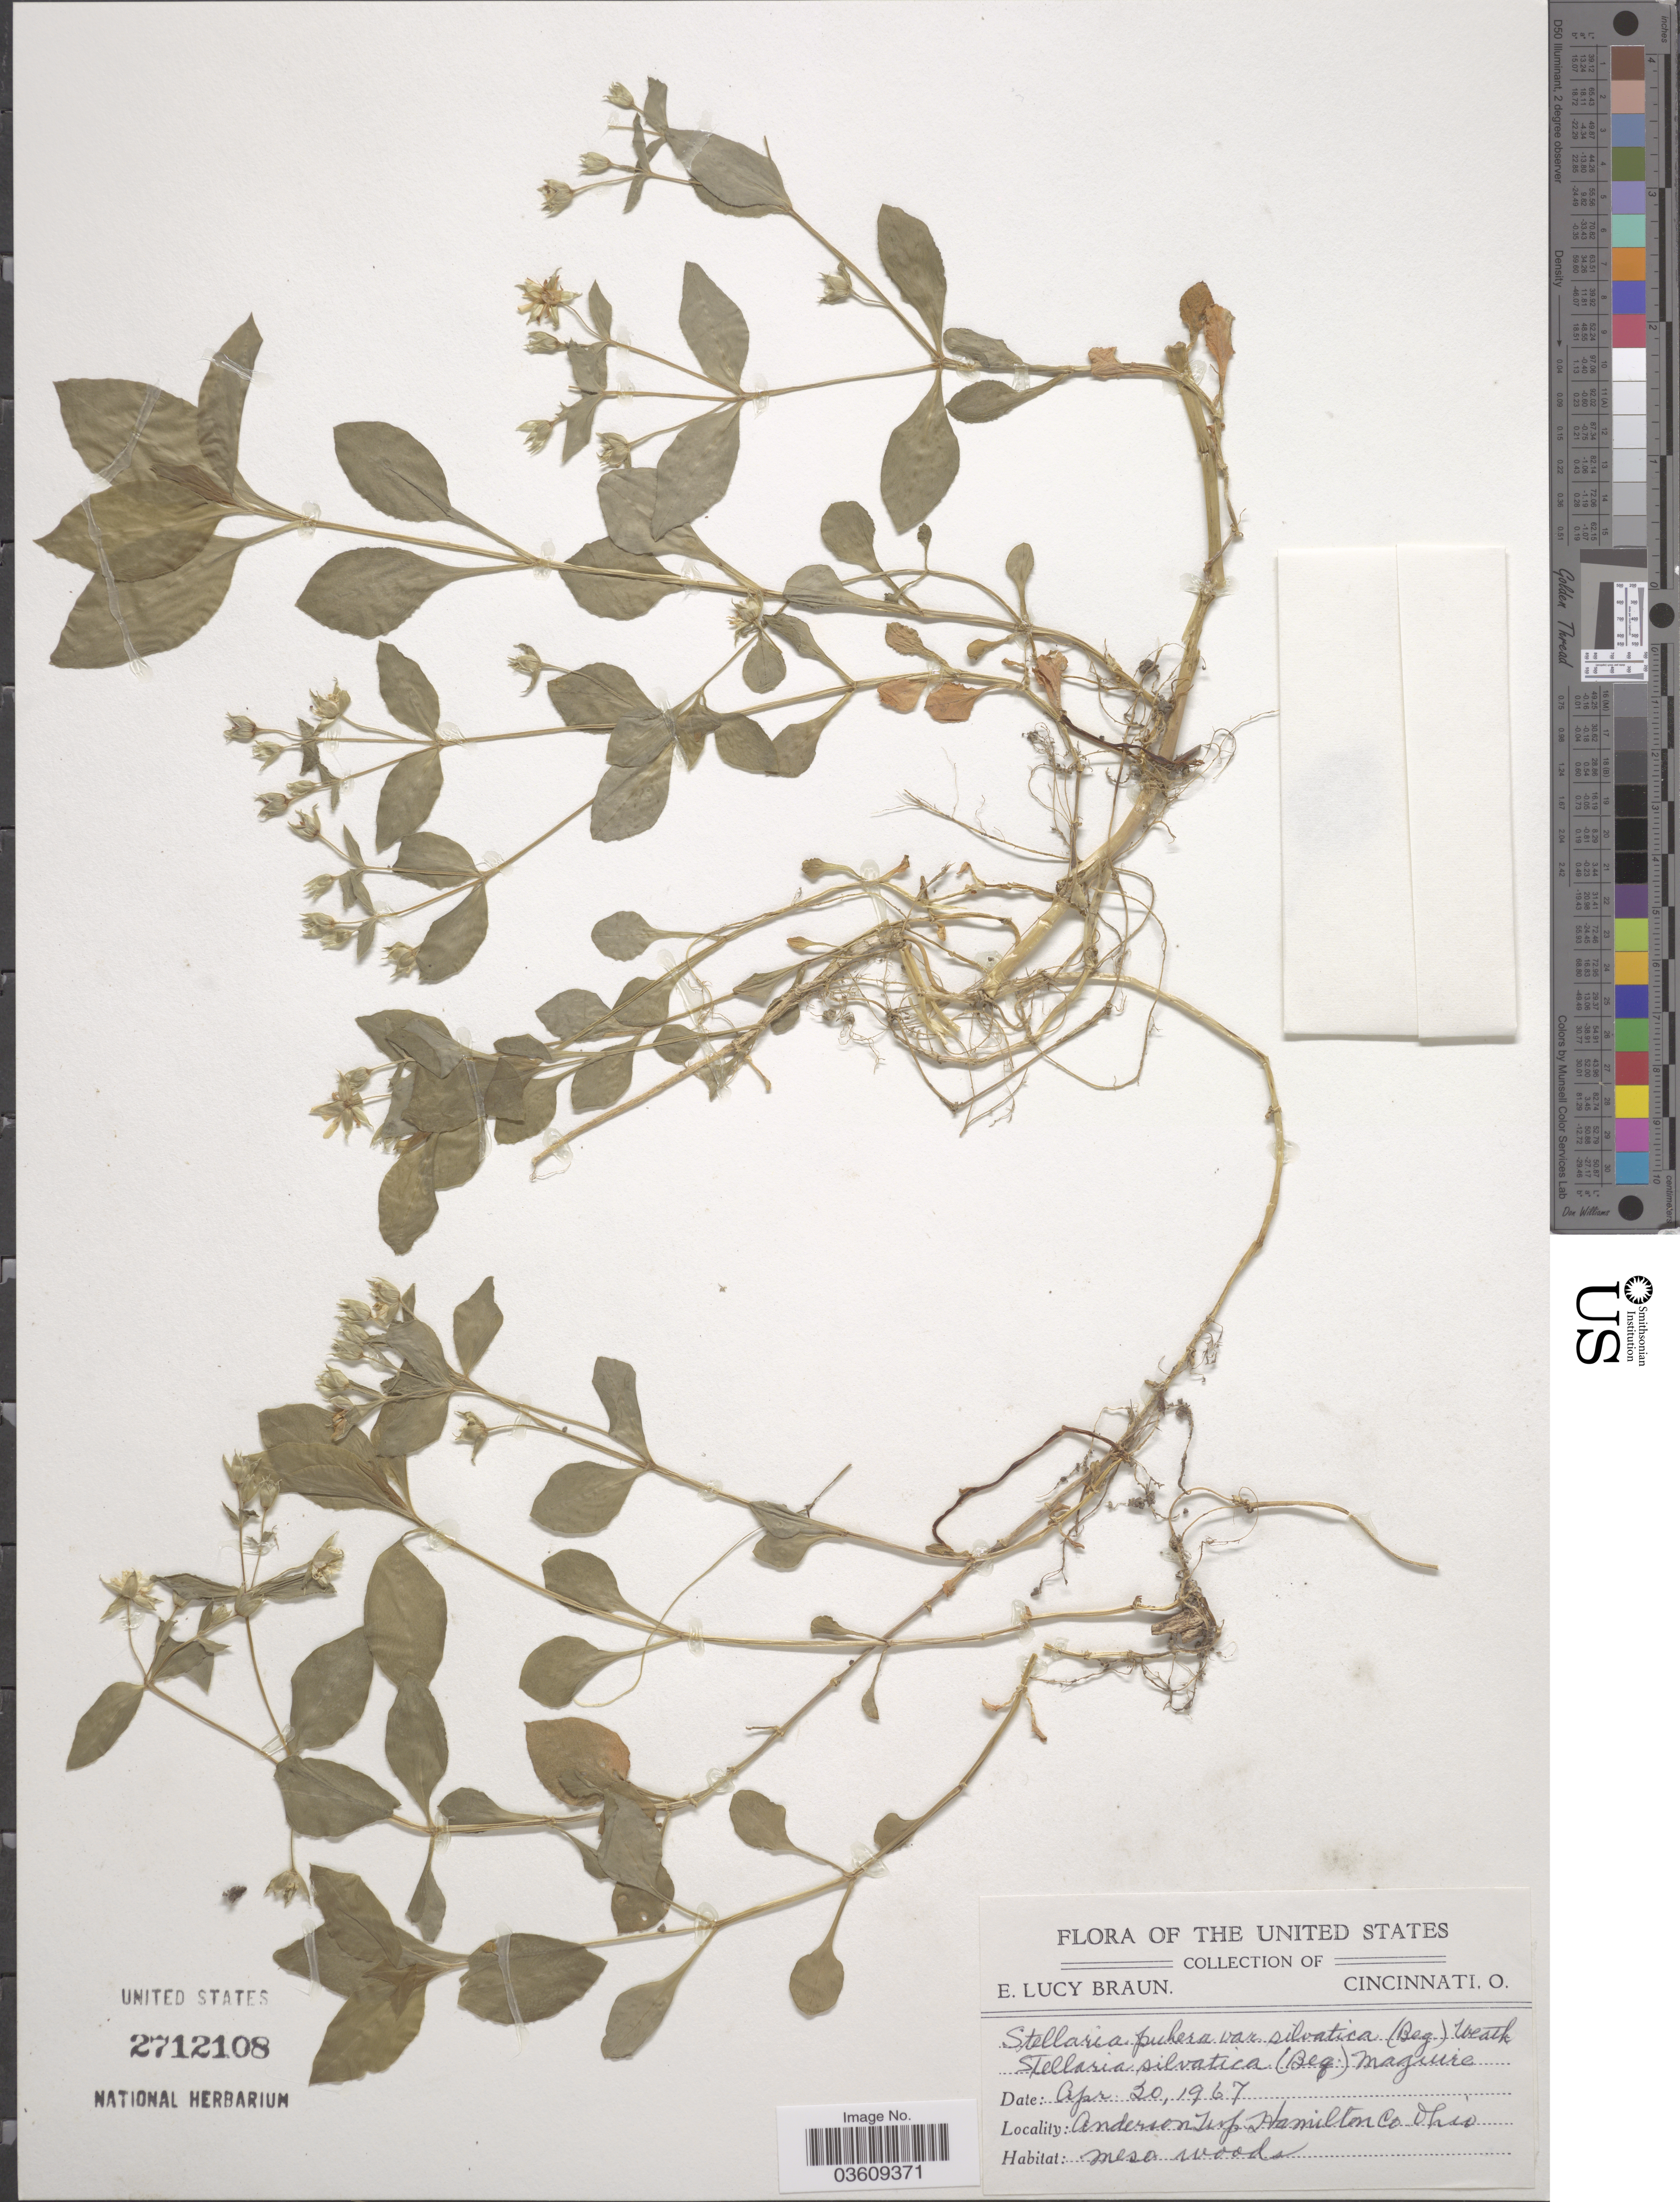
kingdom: Plantae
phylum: Tracheophyta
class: Magnoliopsida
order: Caryophyllales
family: Caryophyllaceae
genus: Stellaria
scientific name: Stellaria pubera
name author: Michx.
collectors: E. L. Braun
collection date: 1967-04-30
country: United States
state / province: Ohio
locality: Anderson Twp. Hamilton Co.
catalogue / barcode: US 2712108